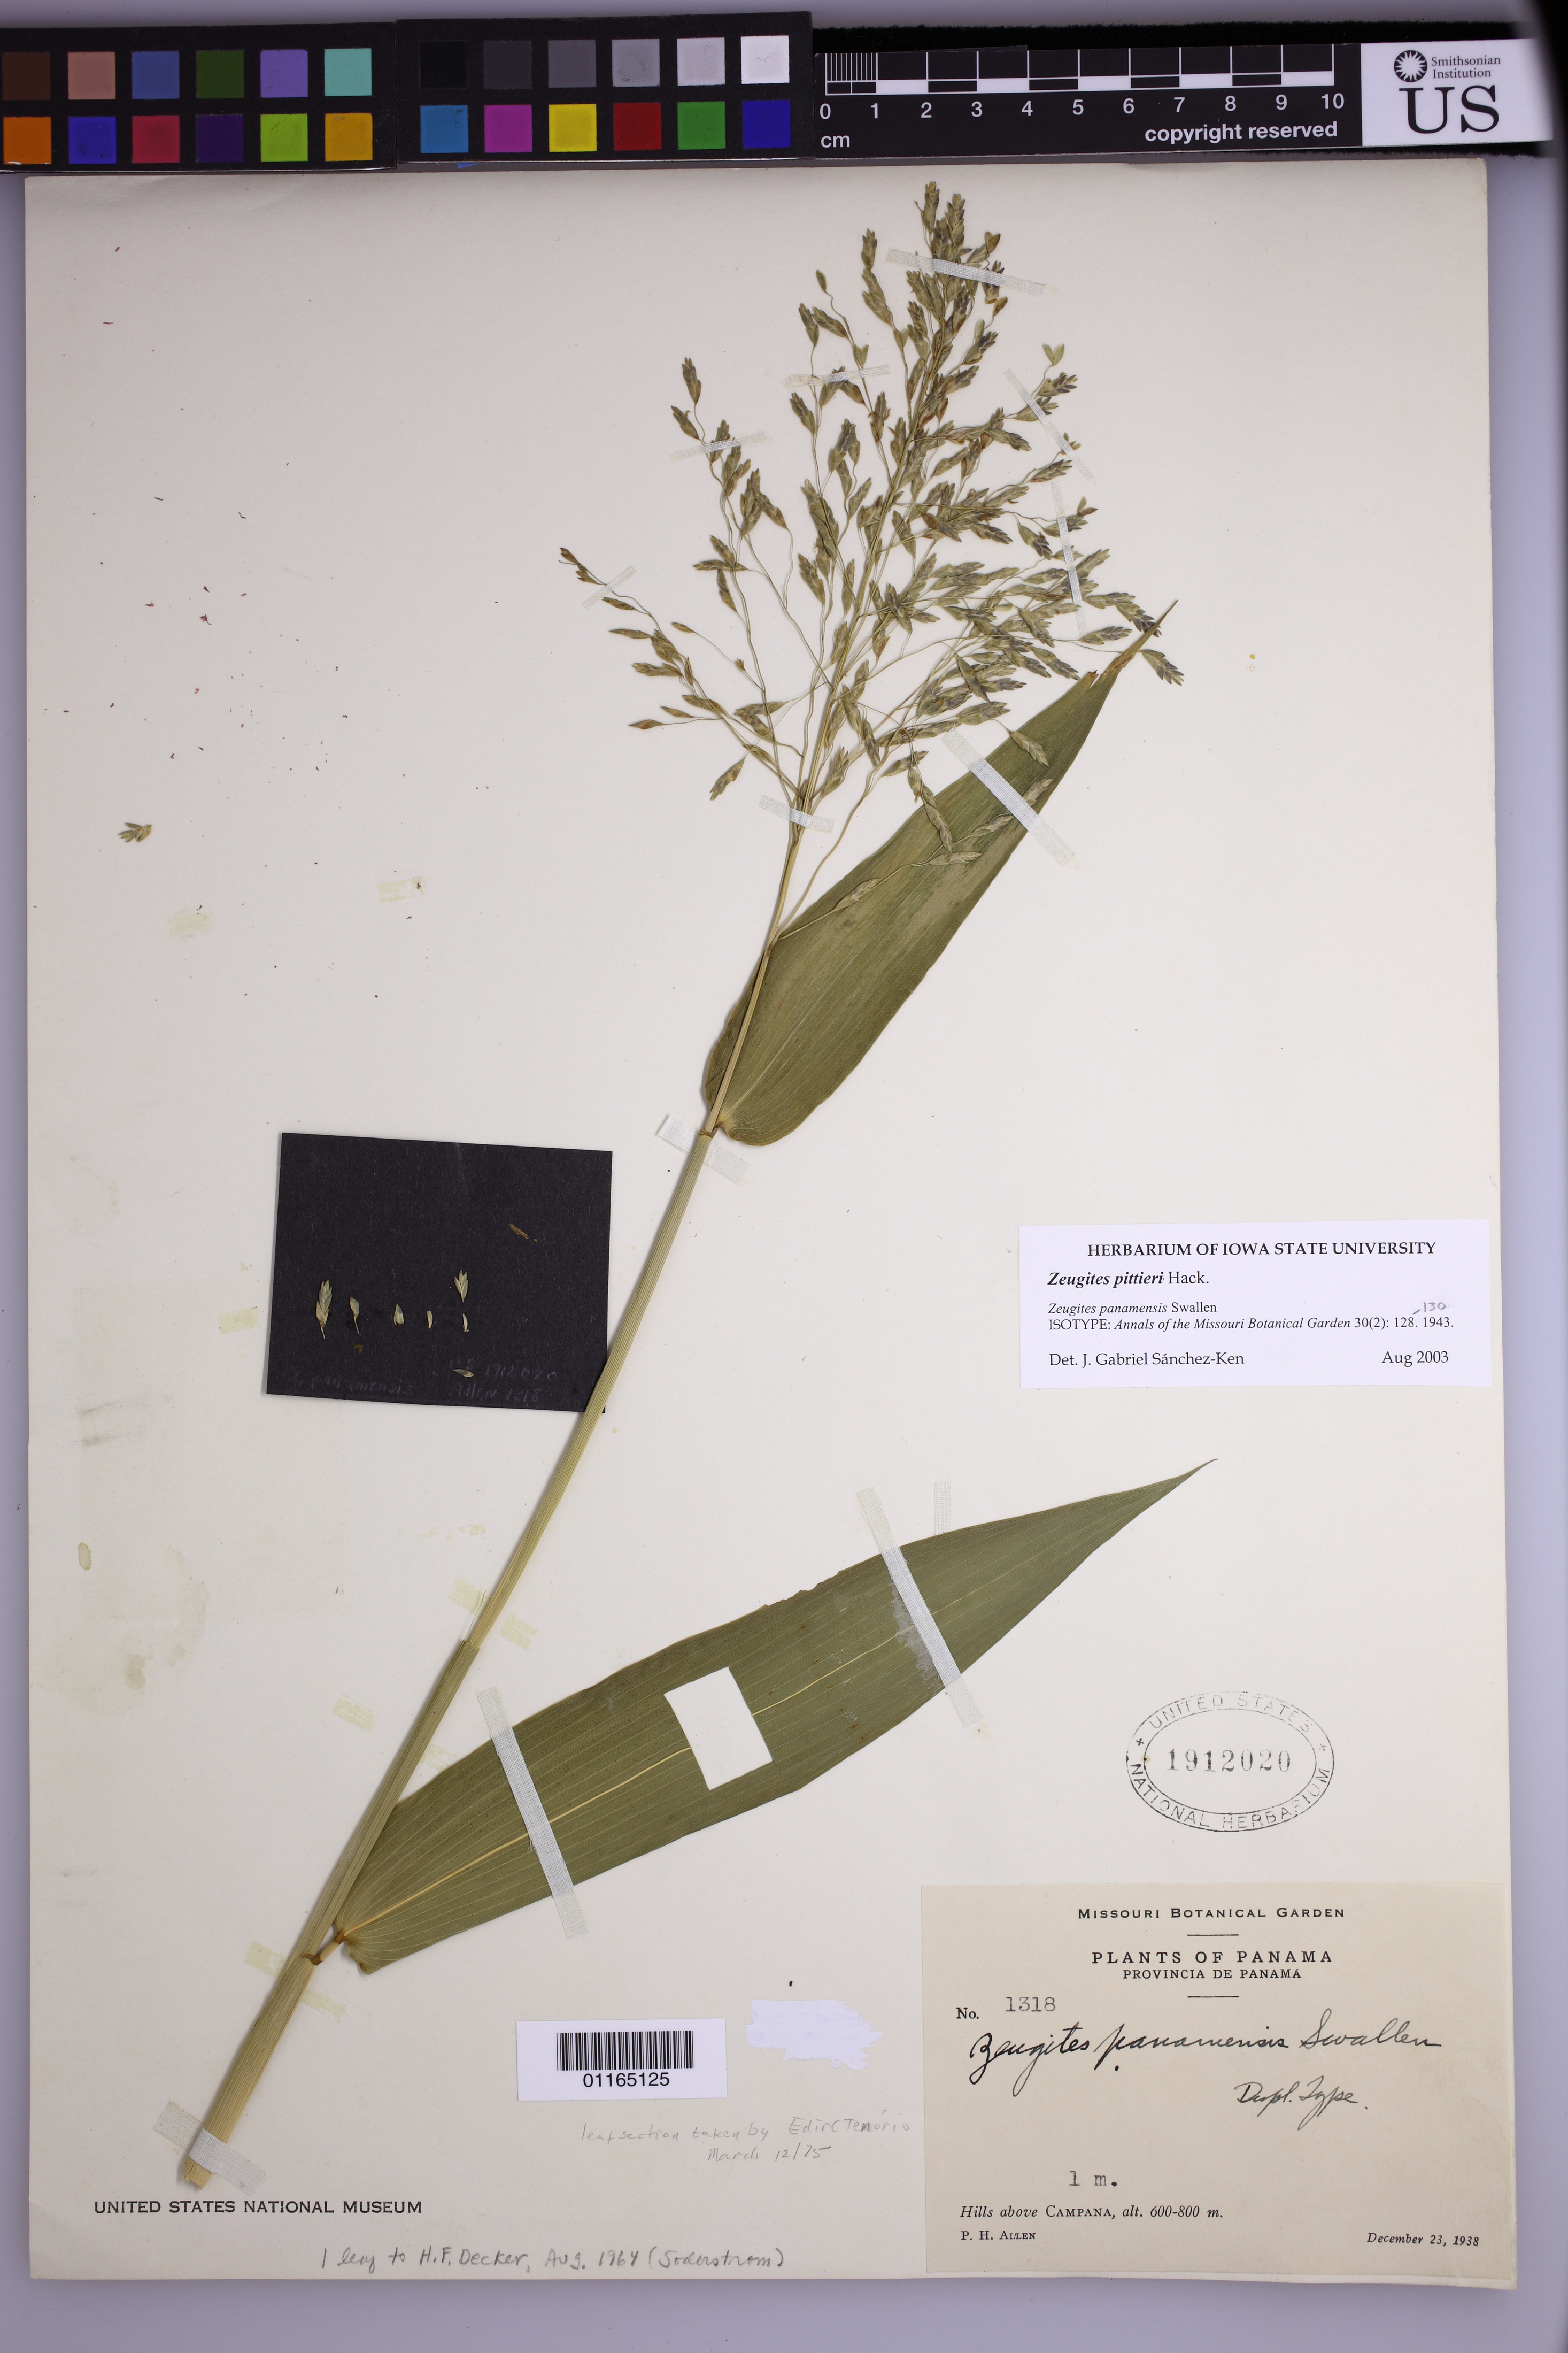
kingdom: Plantae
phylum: Tracheophyta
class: Liliopsida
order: Poales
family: Poaceae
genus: Zeugites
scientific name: Zeugites panamensis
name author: Swallen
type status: Isotype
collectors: P. H. Allen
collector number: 1318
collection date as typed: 23 Dec 1938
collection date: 1938-12-23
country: Panama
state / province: Panamá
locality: Provincia de Panama. Hills above Campana.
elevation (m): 600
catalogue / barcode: US 1912020